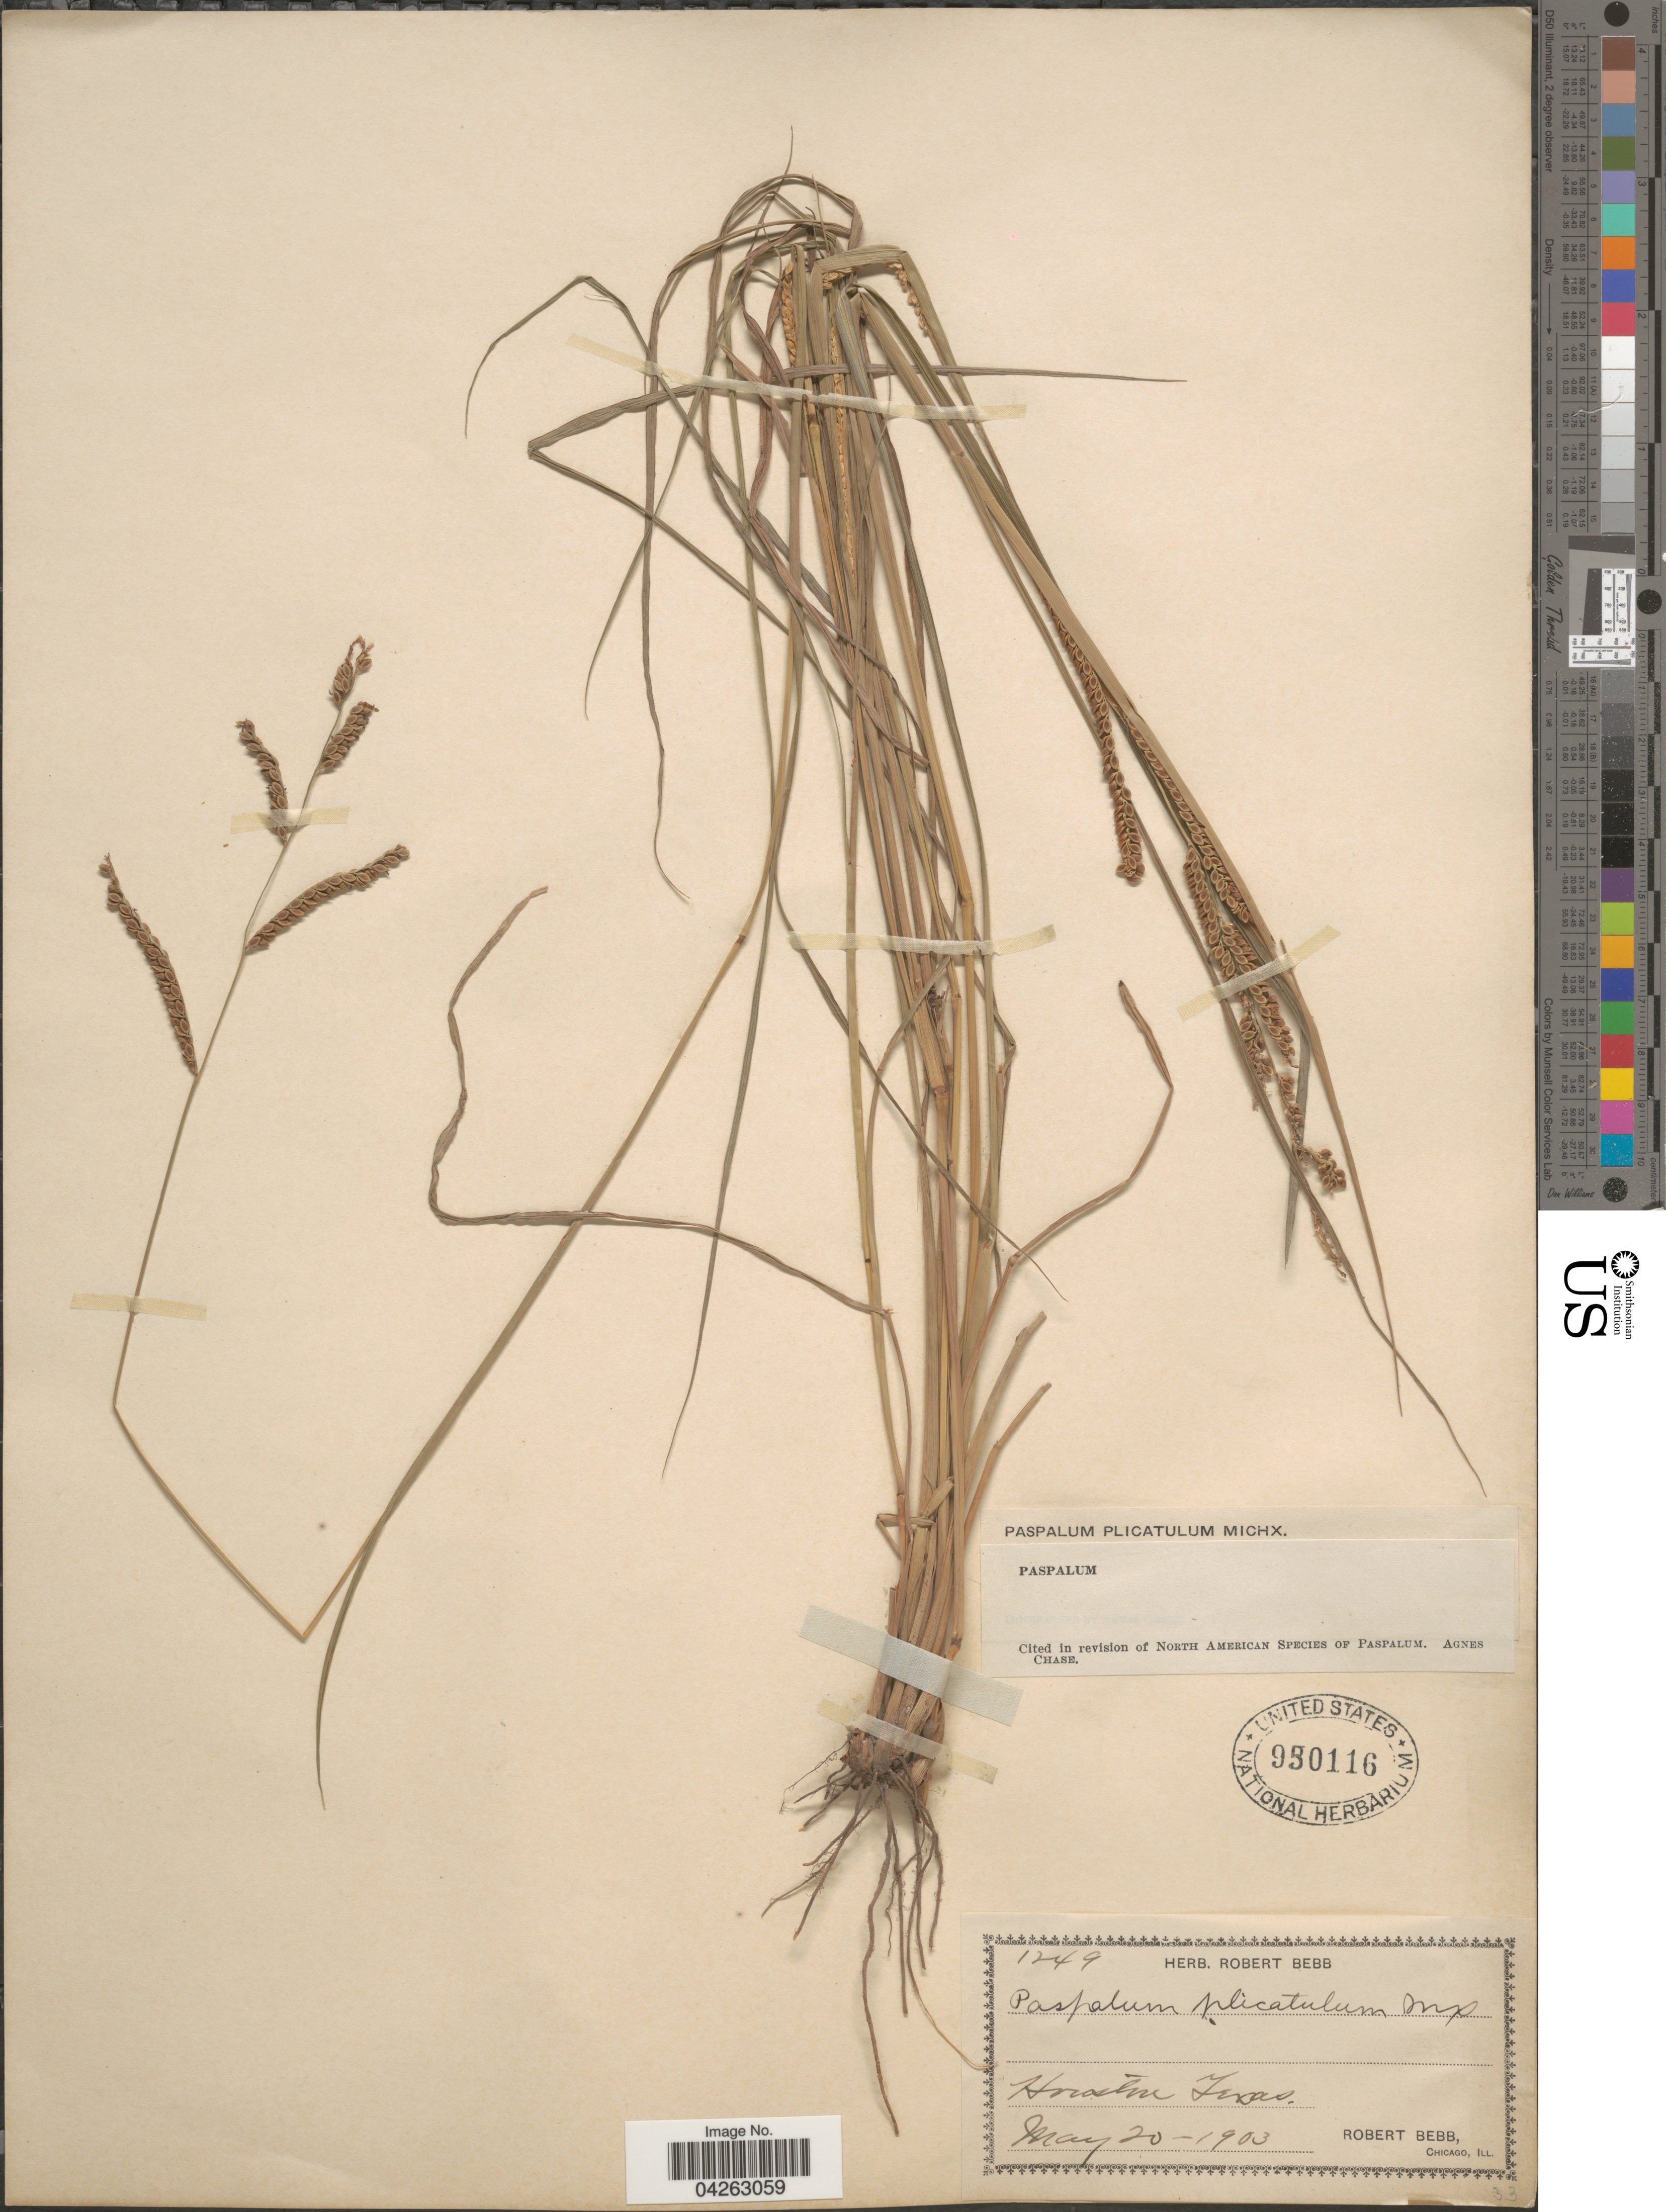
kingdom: Plantae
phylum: Tracheophyta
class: Liliopsida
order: Poales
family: Poaceae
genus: Paspalum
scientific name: Paspalum plicatulum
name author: Michx.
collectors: R. Bebb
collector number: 1249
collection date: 1903-05-20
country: United States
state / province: Texas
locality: Houston.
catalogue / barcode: US 950116